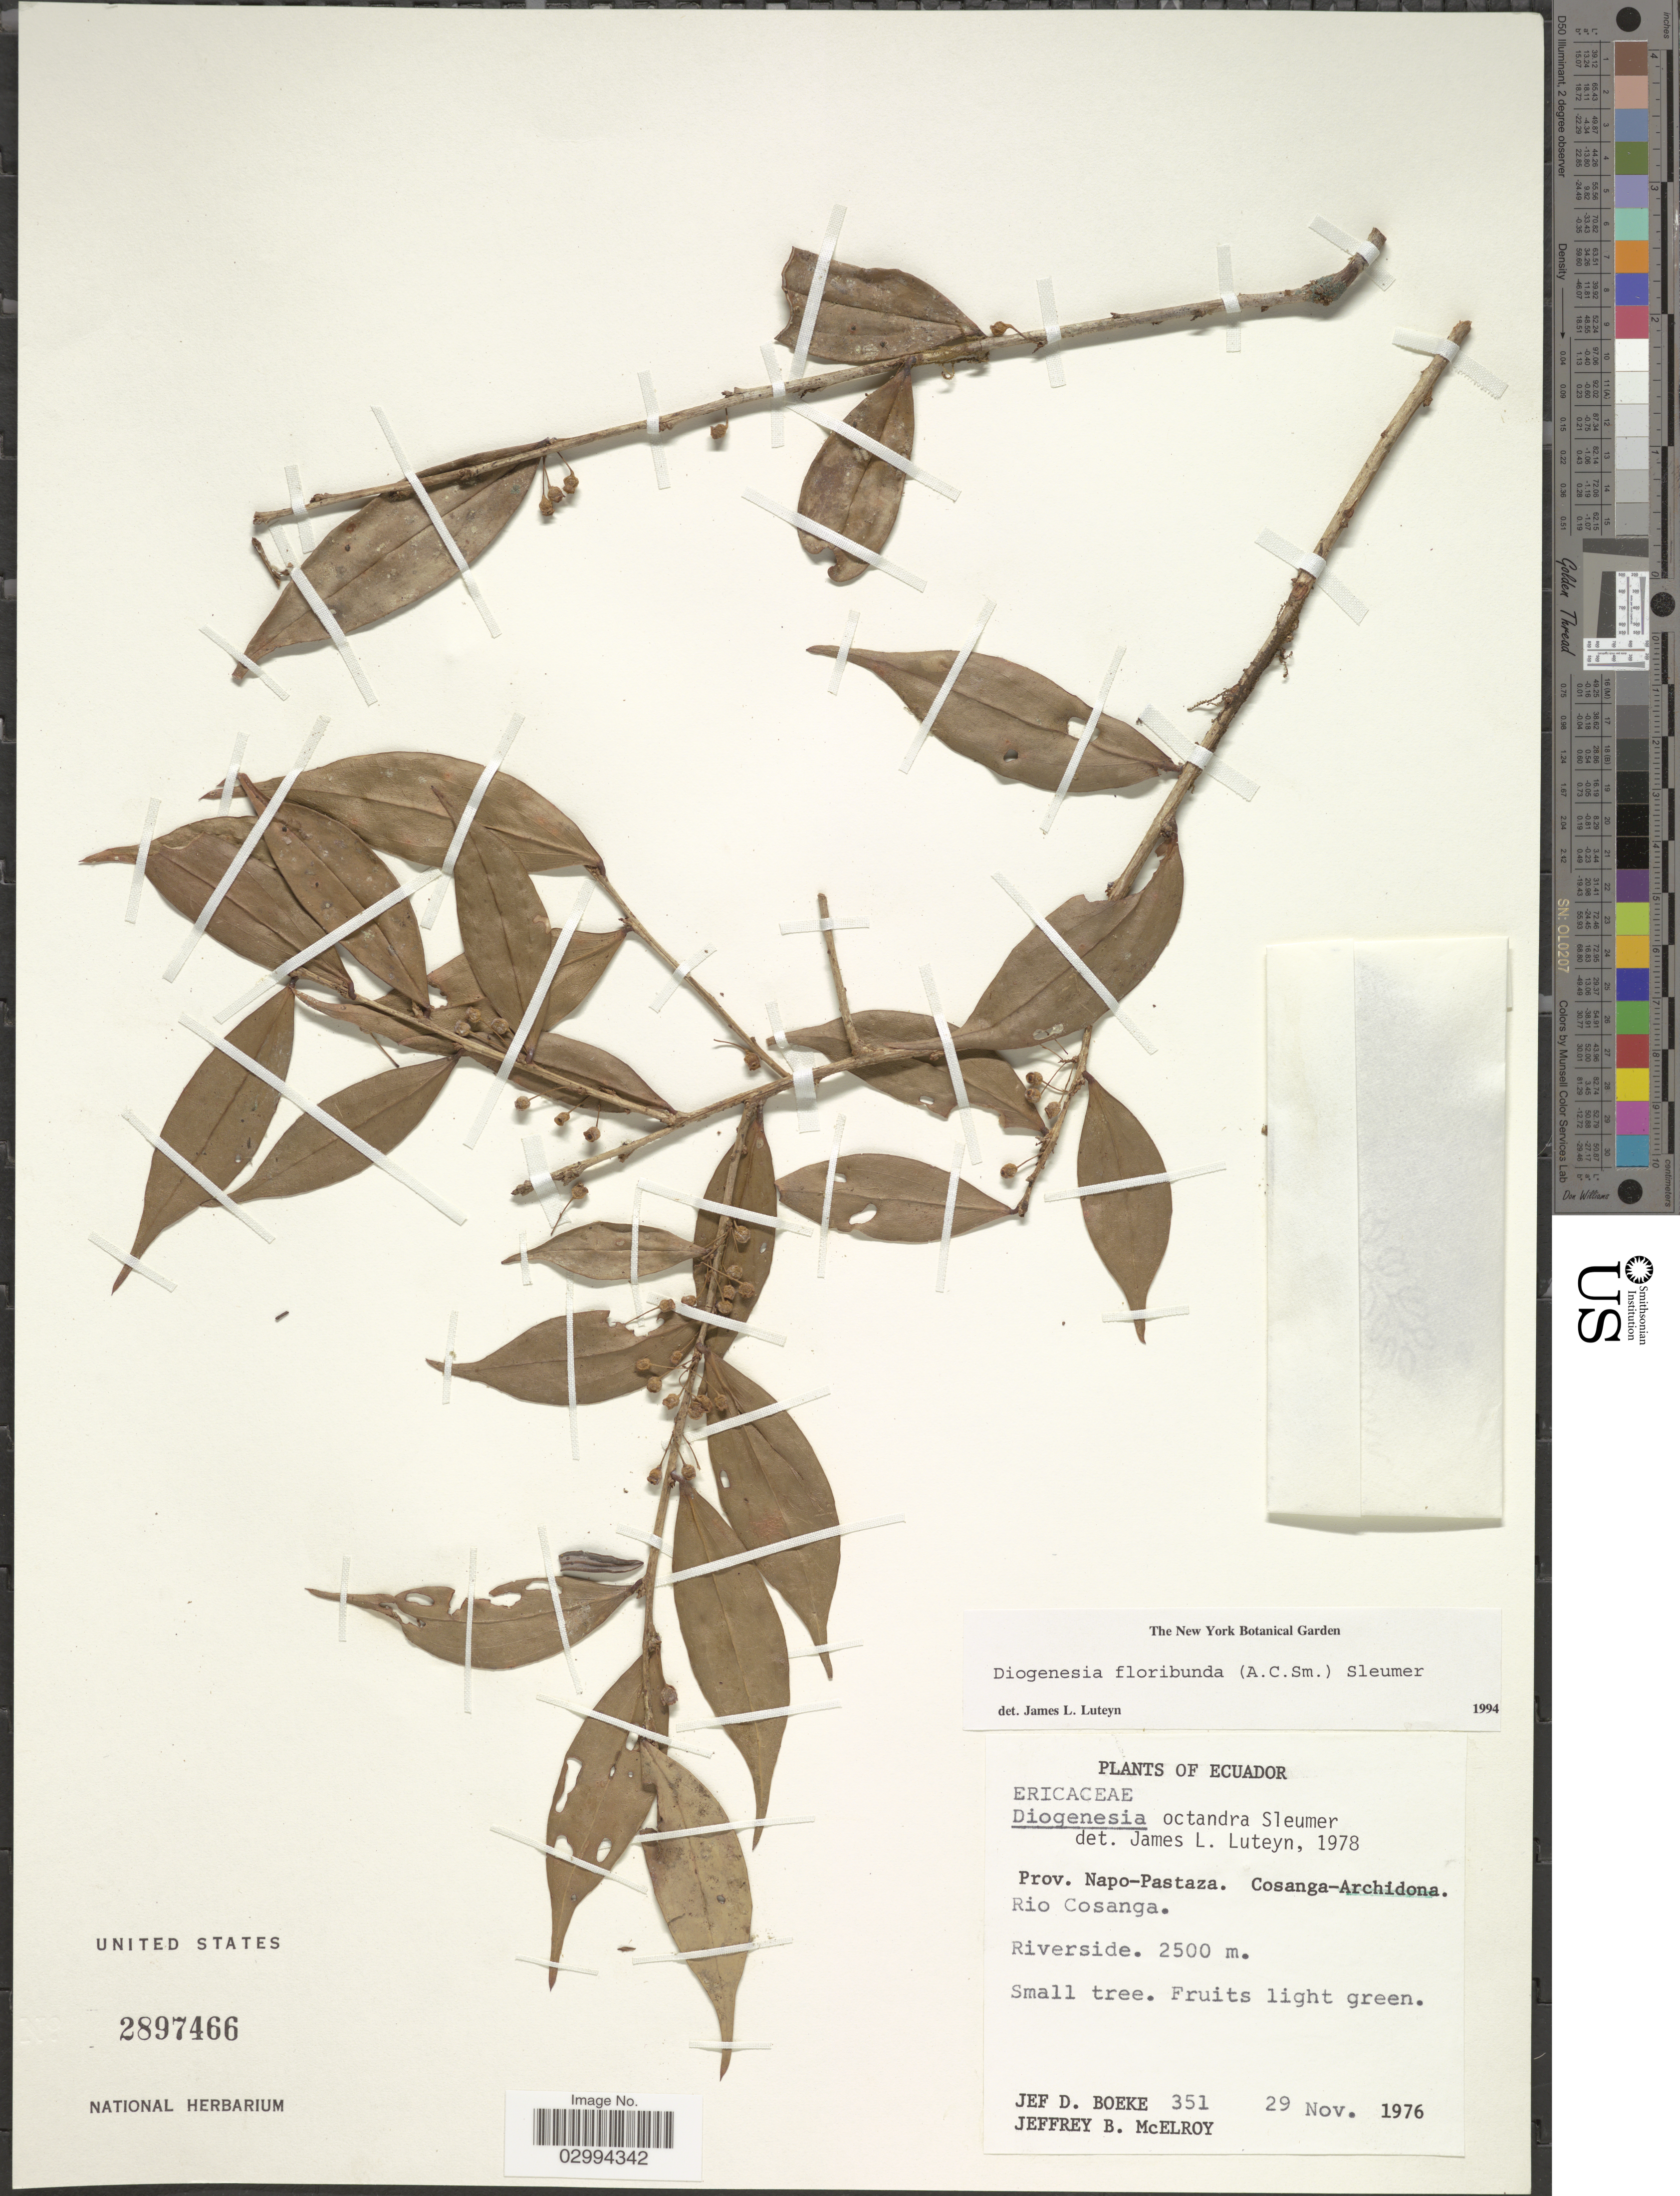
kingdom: Plantae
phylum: Tracheophyta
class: Magnoliopsida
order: Ericales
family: Ericaceae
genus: Diogenesia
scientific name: Diogenesia floribunda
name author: (A.C. Sm.) Sleumer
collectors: J. Boeke & J. B. McElroy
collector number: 351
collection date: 1976-11-29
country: Ecuador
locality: Prov. Napo-Pastaza. Cosanga-Archidona. Rio Cosanga.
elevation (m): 2500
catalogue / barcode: US 2897466